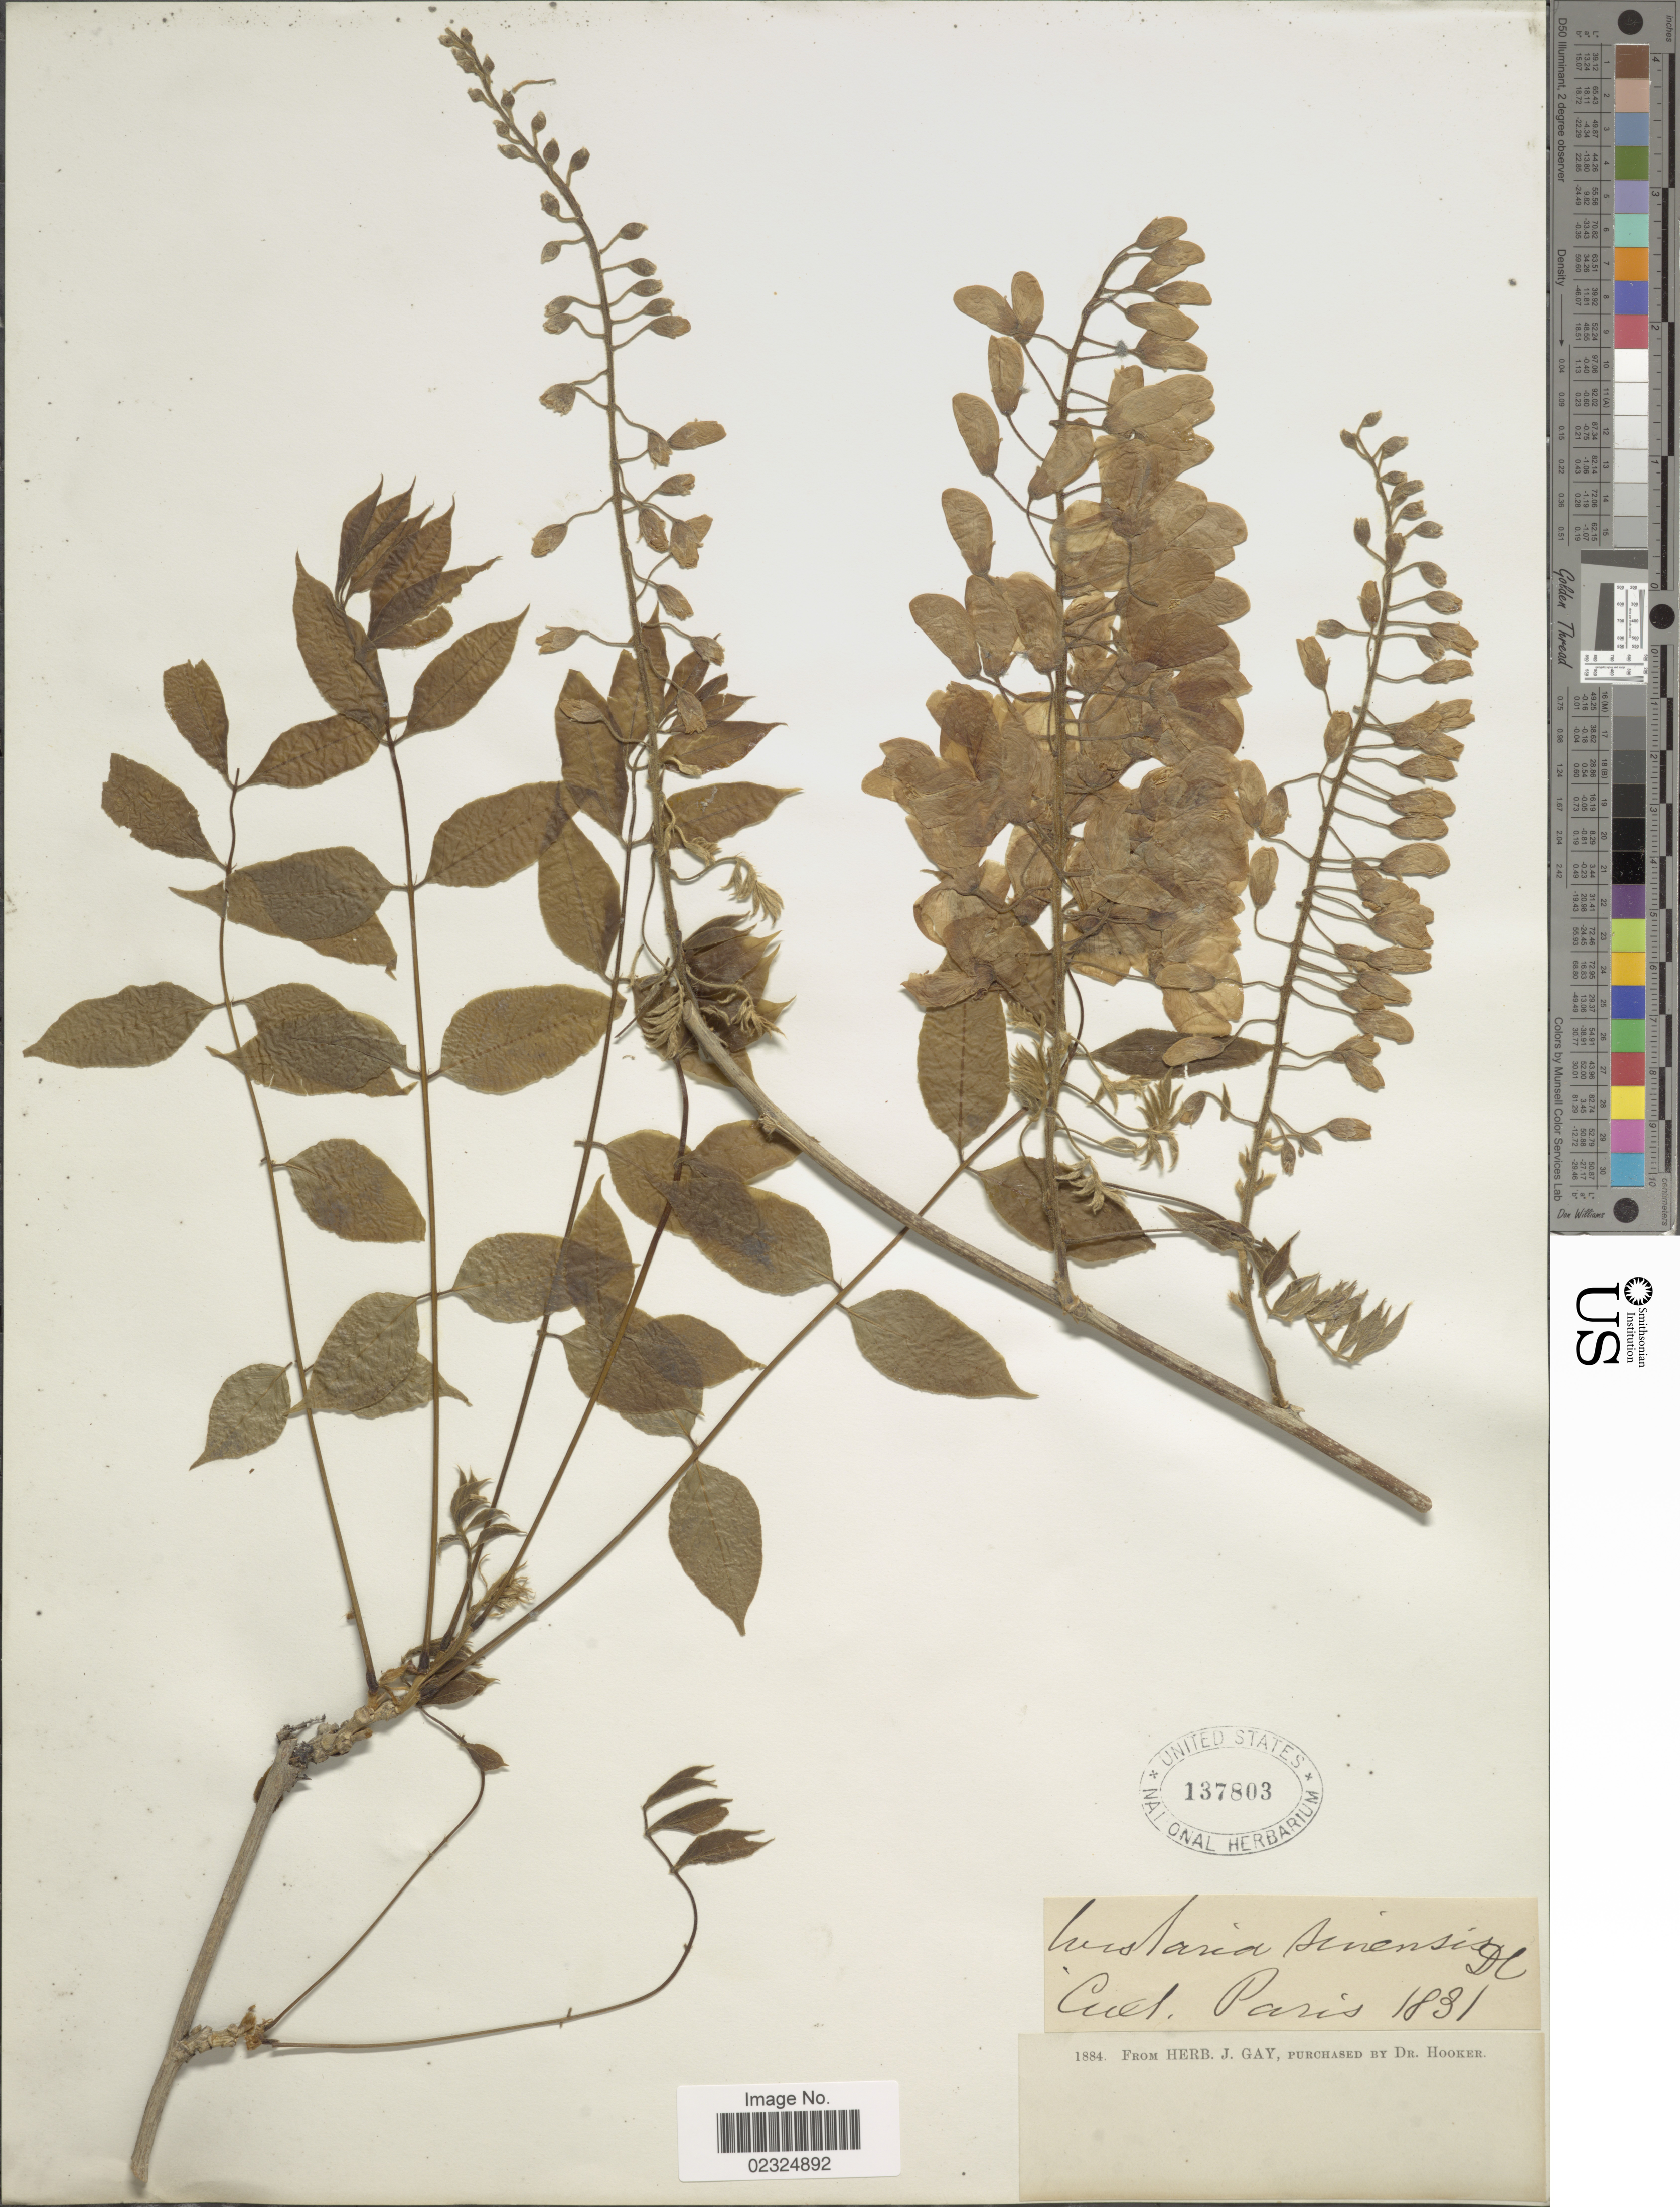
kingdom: Plantae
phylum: Tracheophyta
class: Magnoliopsida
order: Fabales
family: Fabaceae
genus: Wisteria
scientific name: Wisteria sp.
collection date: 1831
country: France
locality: Paris.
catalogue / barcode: US 137803